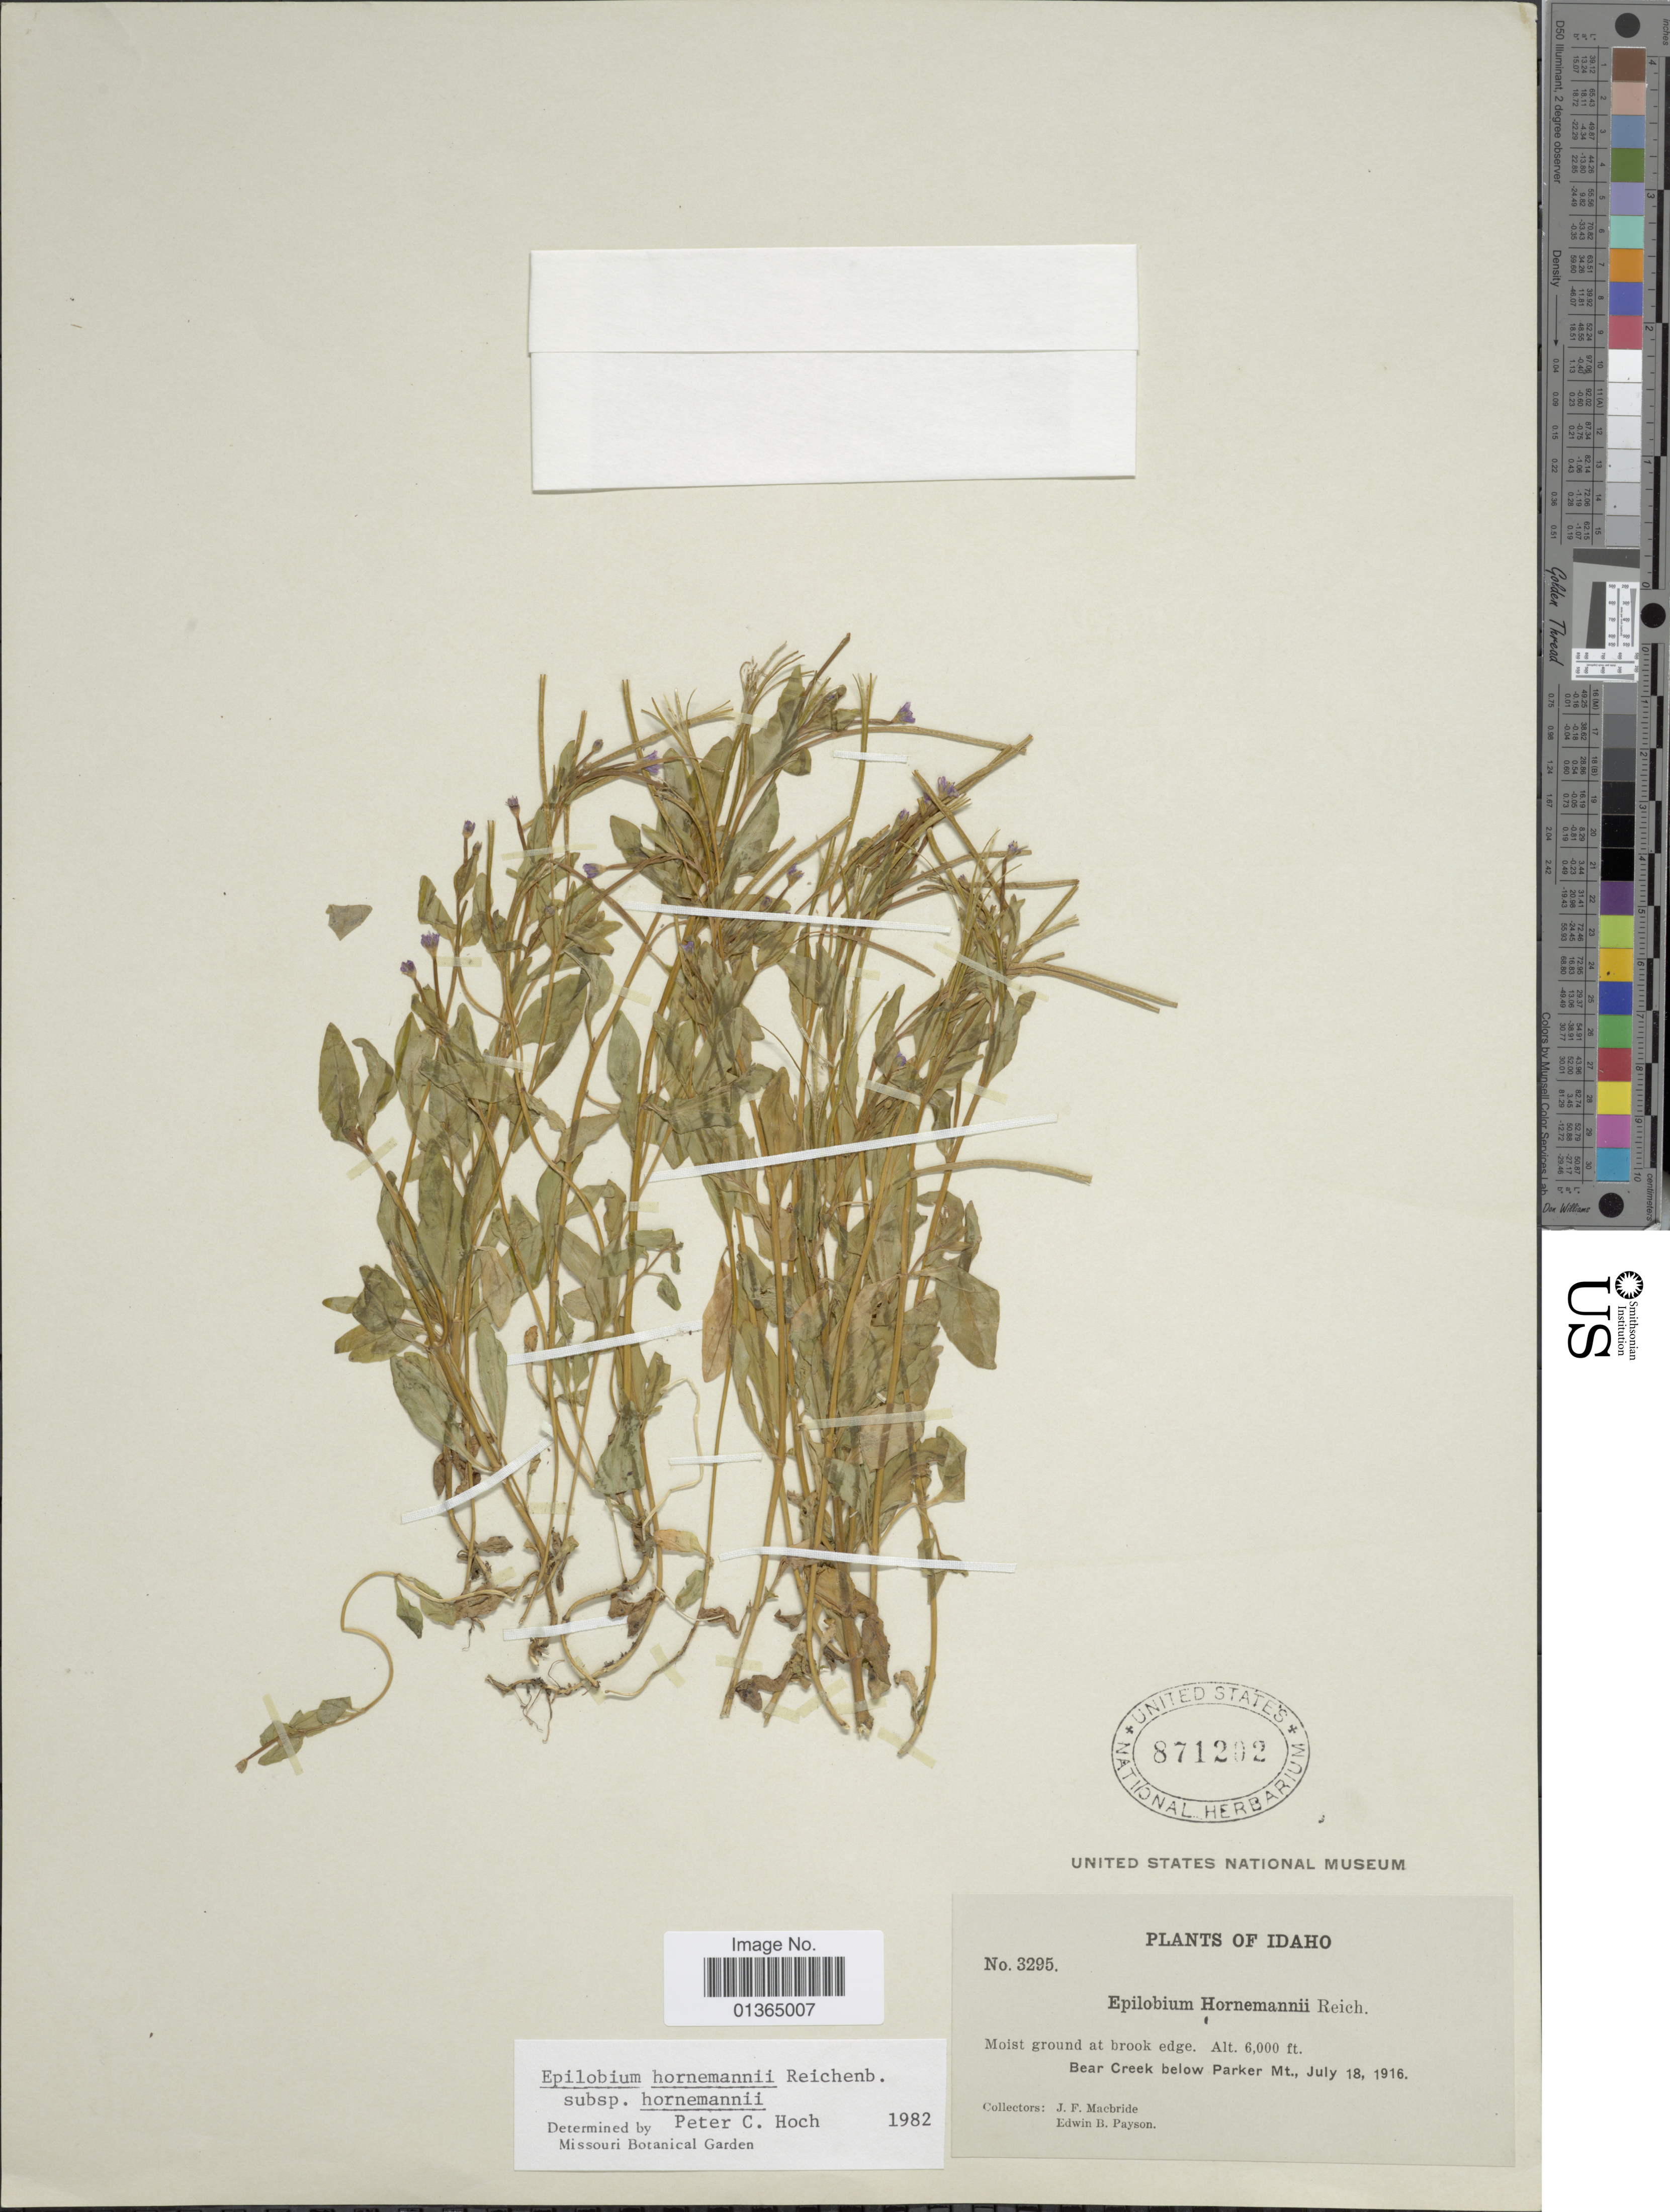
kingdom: Plantae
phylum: Tracheophyta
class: Magnoliopsida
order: Myrtales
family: Onagraceae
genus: Epilobium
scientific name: Epilobium hornemannii subsp. hornemannii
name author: Rchb.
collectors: J. F. Macbride & E. B. Payson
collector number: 3295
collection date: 1916-07-18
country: United States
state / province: Idaho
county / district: Custer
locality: Bear Creek below Parker Mt.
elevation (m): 1829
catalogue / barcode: US 871202